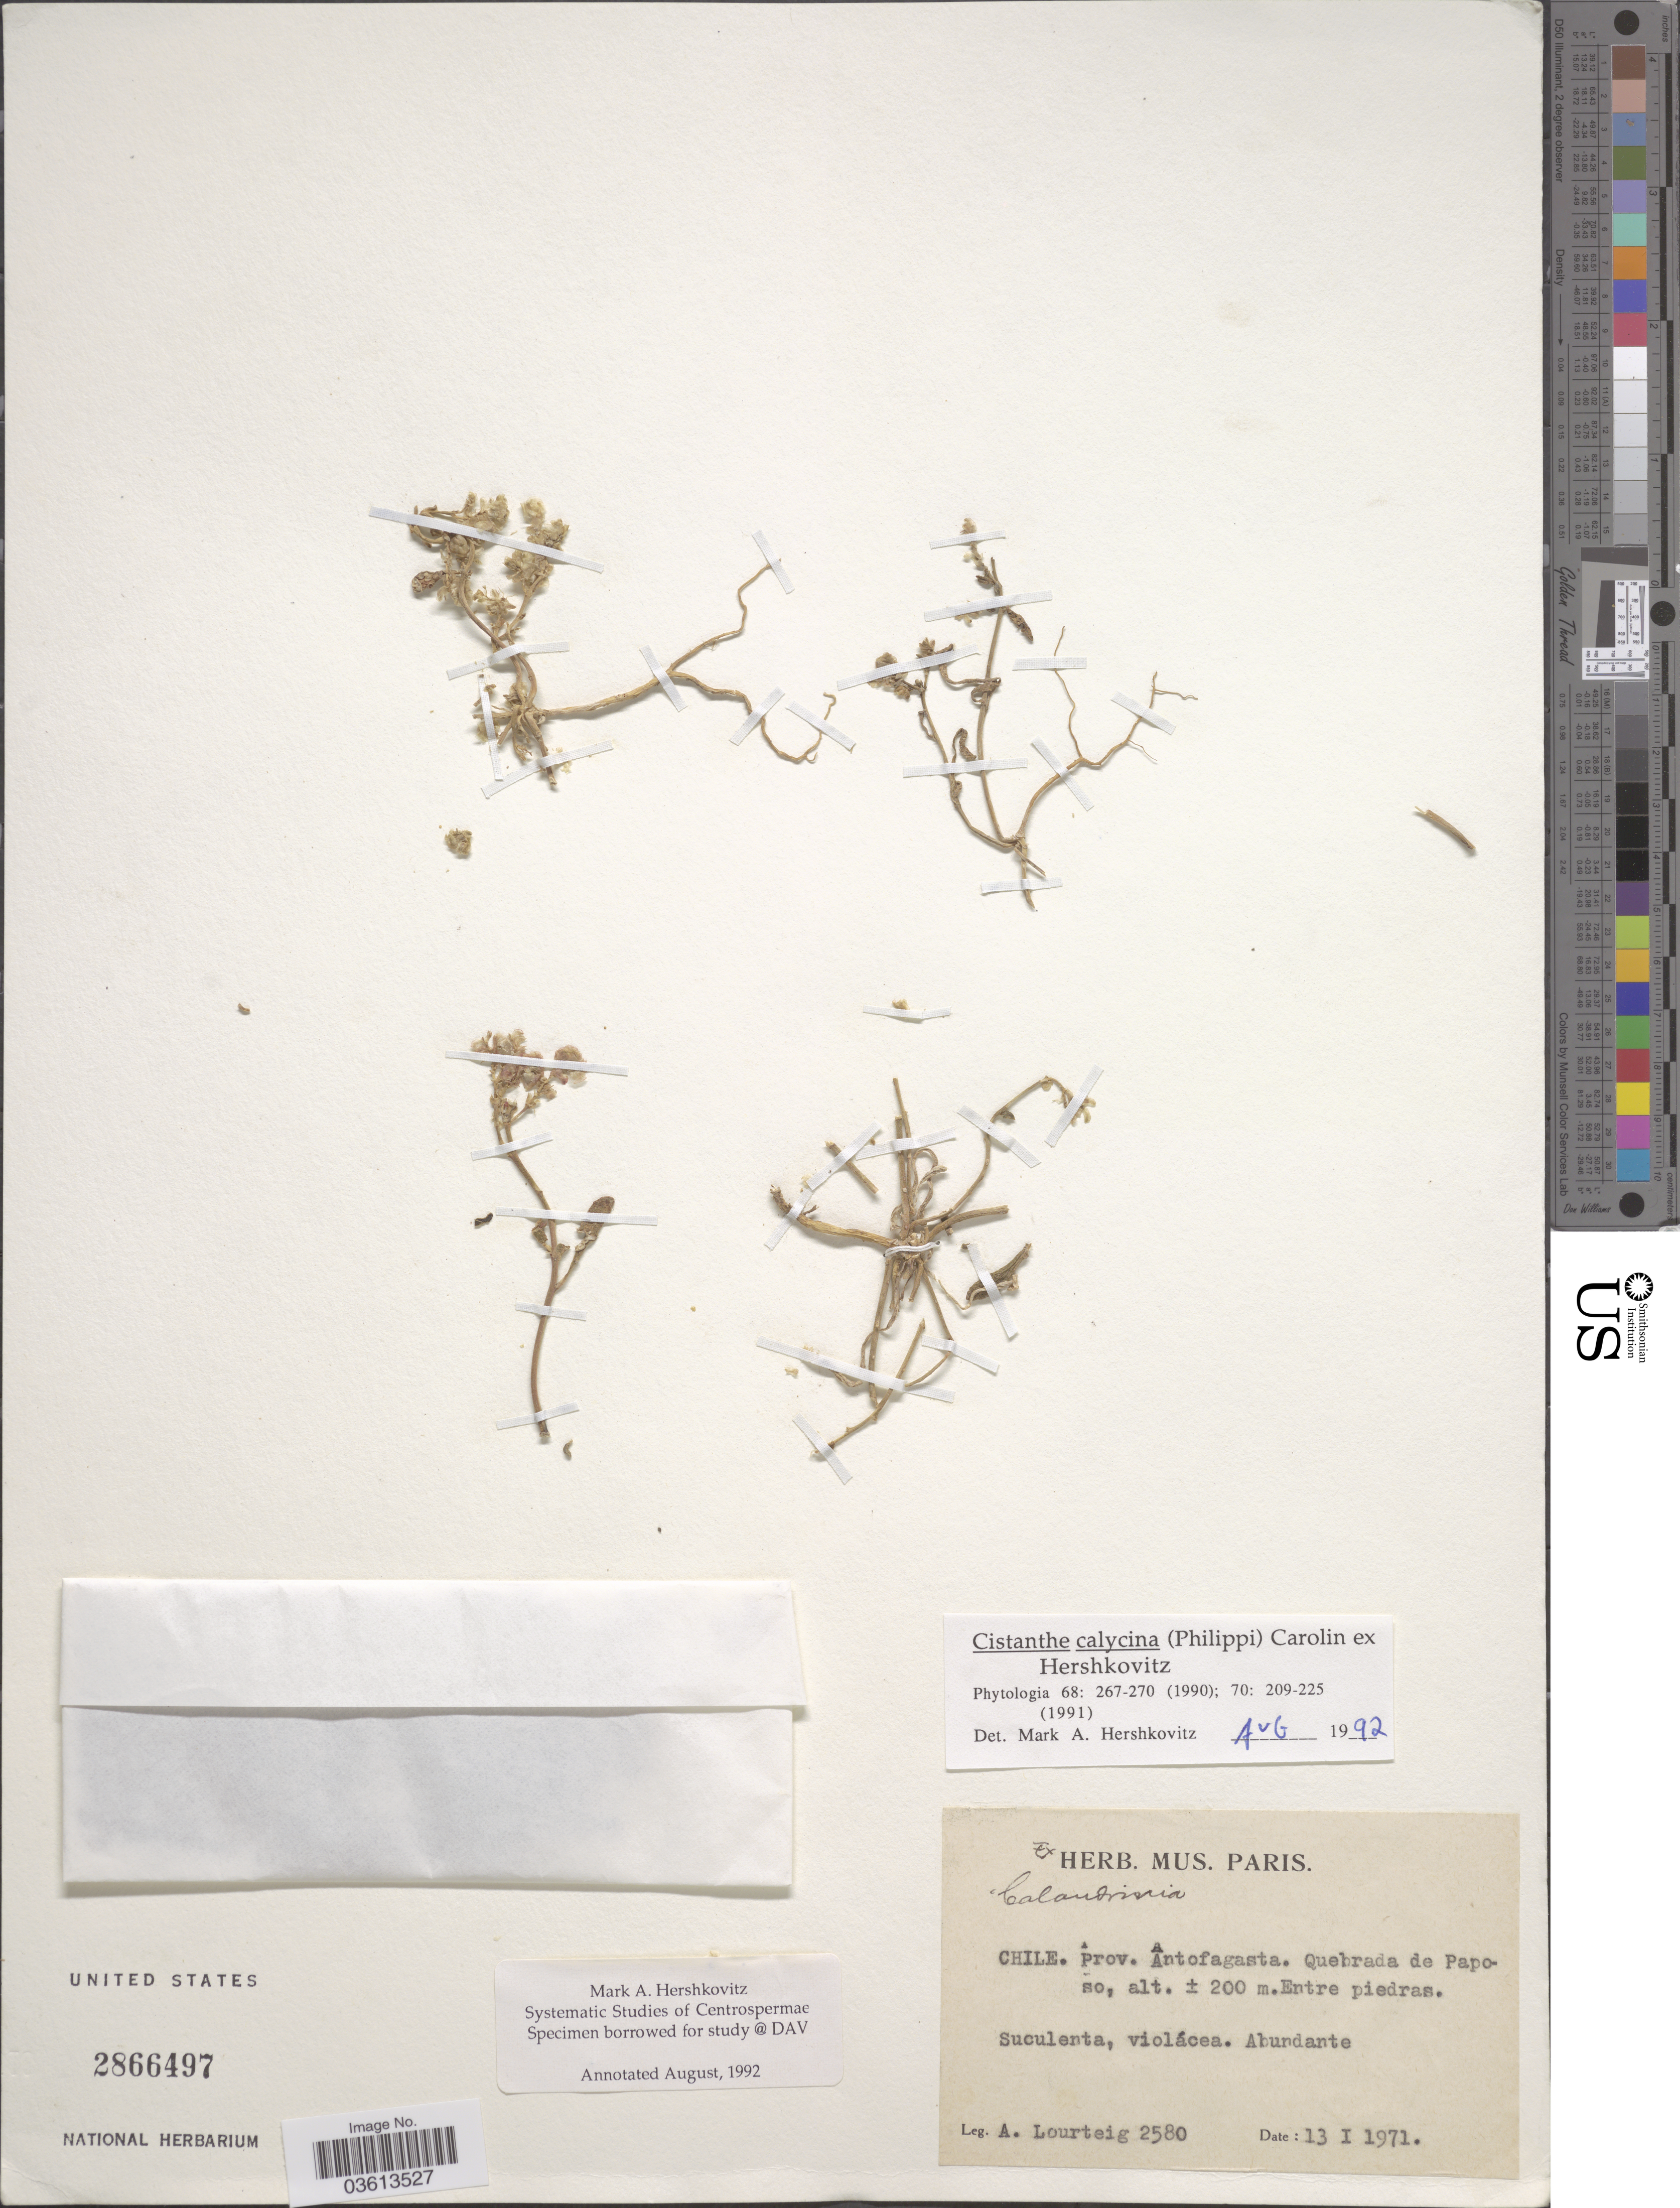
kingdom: Plantae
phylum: Tracheophyta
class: Magnoliopsida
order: Caryophyllales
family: Montiaceae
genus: Philippiamra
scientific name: Philippiamra calycina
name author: (Phil.) Hershk.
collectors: A. Lourteig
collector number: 2580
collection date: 1971-01-13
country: Chile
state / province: Antofagasta (II)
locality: Prov. Antofagasta. Quebrada de Paposo.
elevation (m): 200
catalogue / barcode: US 2866497